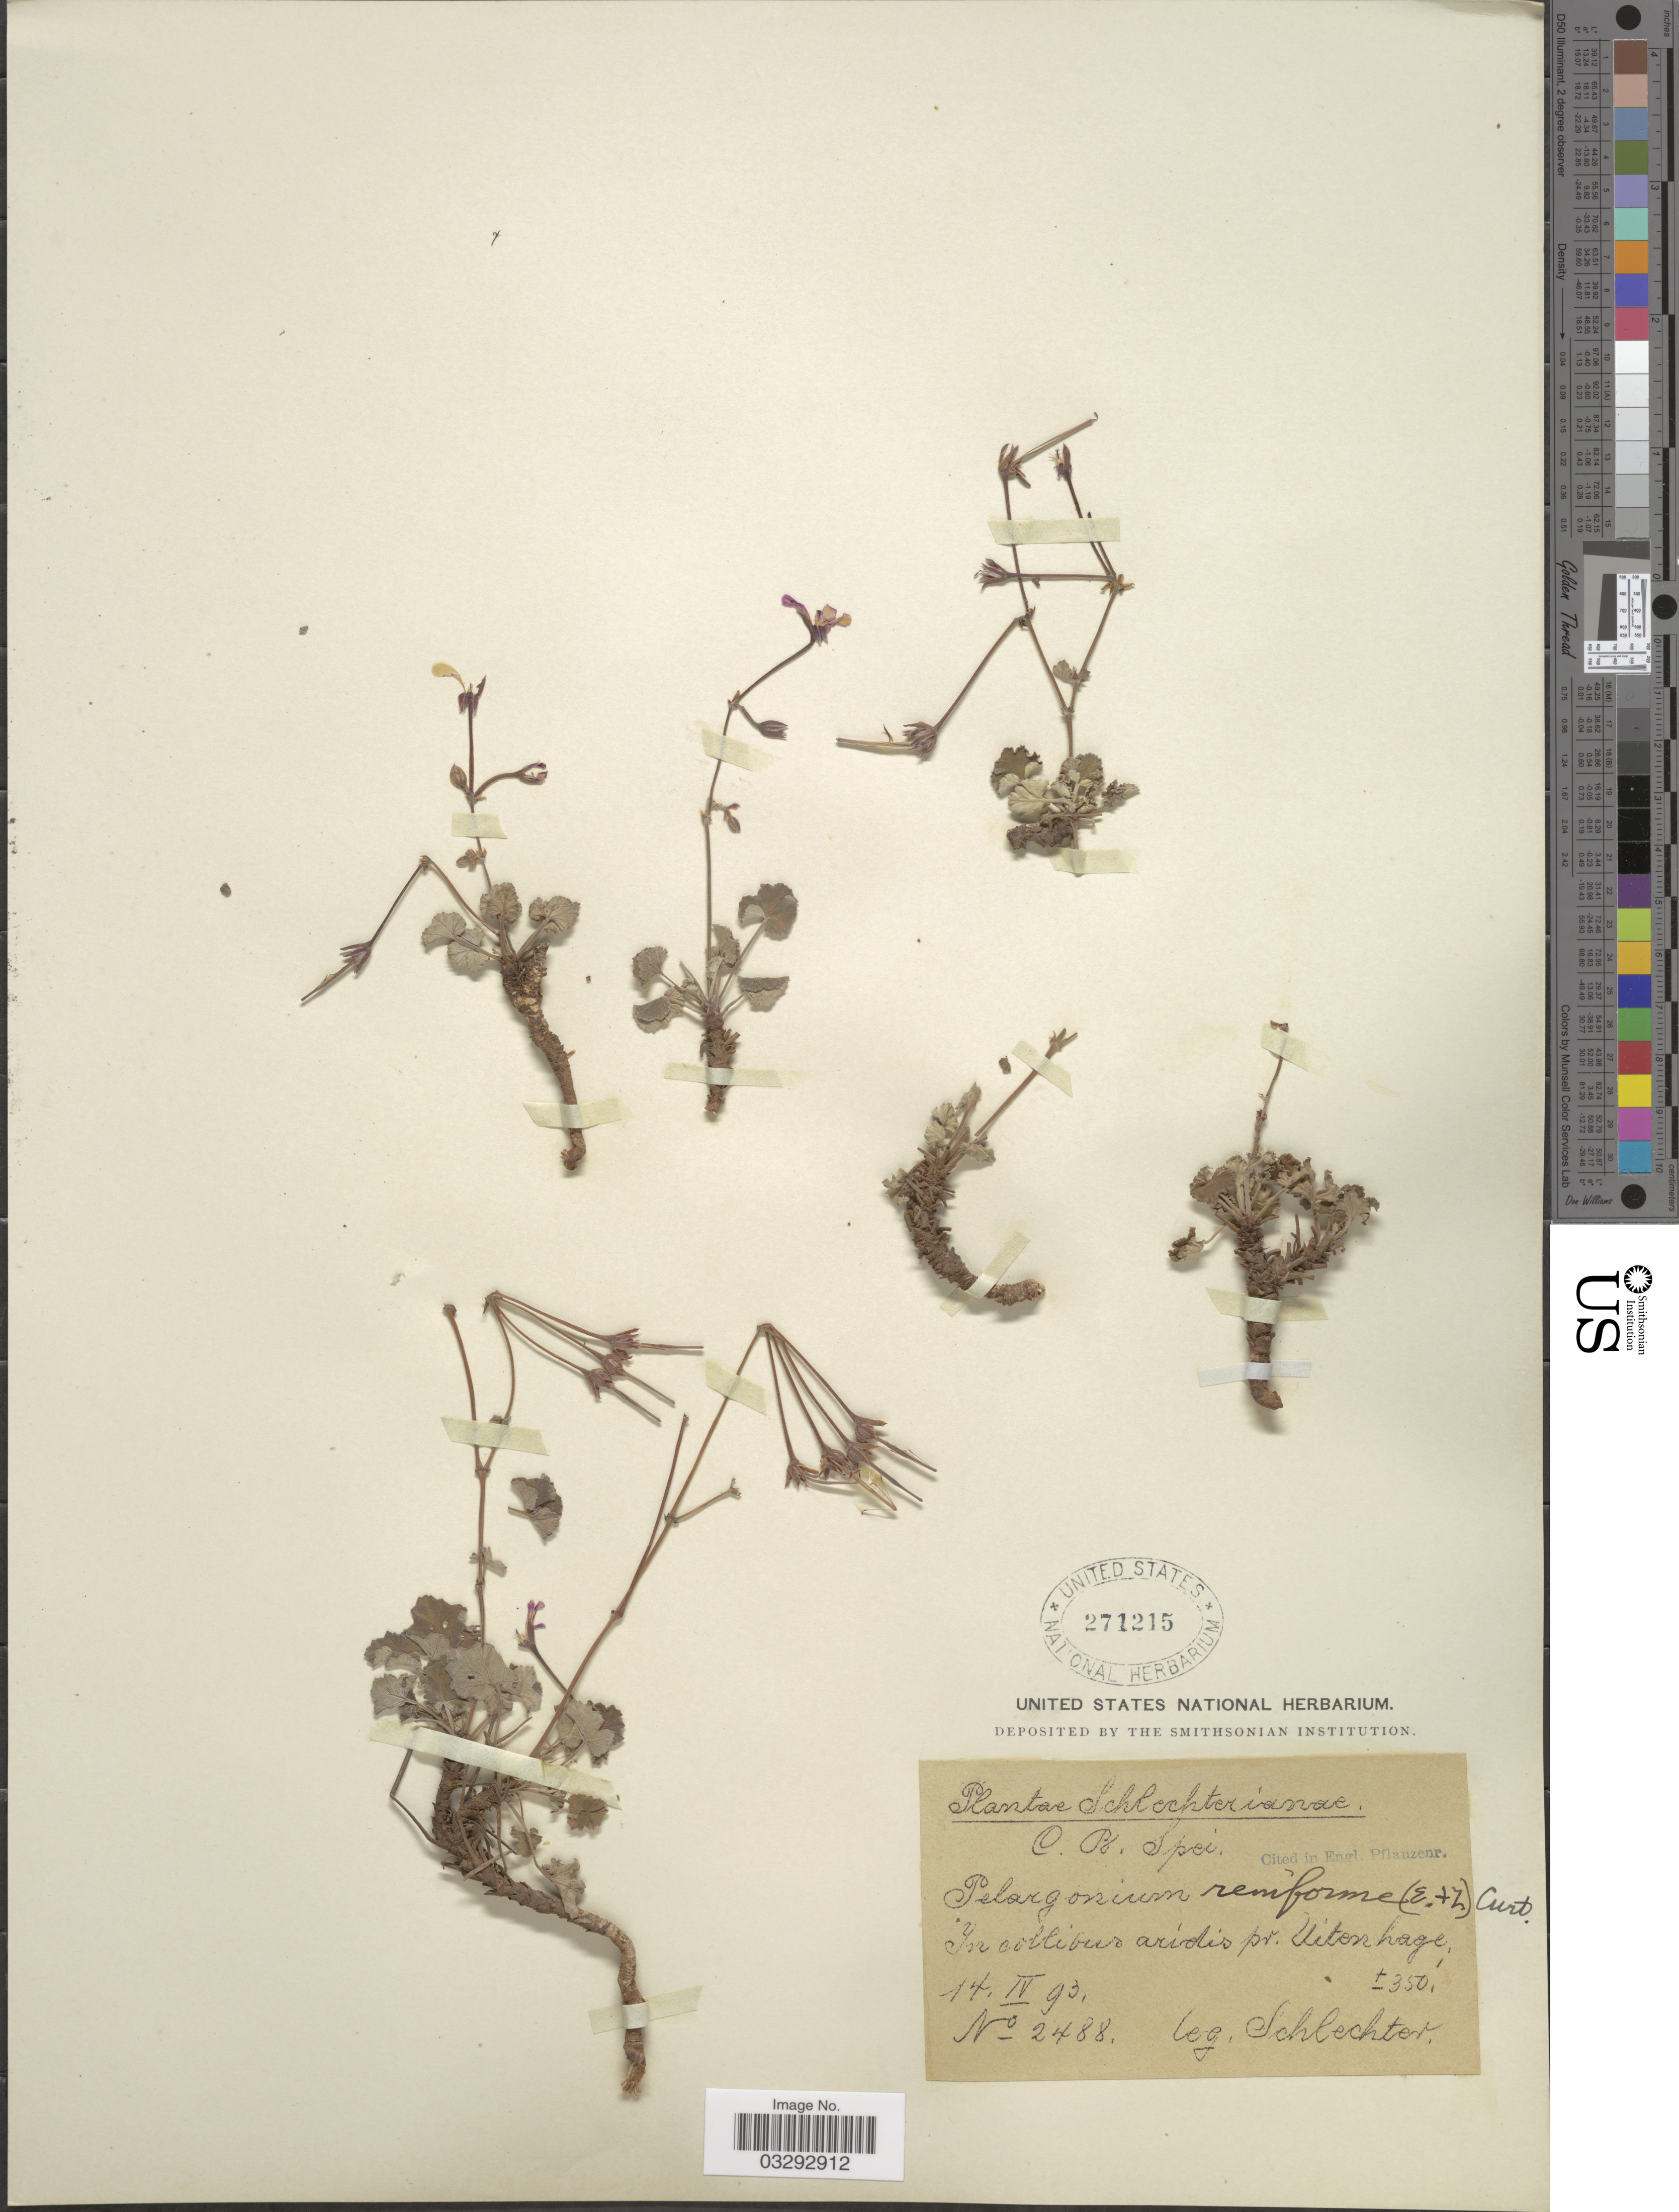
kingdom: Plantae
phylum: Tracheophyta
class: Magnoliopsida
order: Geraniales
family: Geraniaceae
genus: Pelargonium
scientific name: Pelargonium reniforme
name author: (Andrews) Curtis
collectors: Schlechter, --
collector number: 2488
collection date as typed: Transcribed d/m/y: 14/4/93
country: South Africa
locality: In collibus aridis pr. Uiten hage.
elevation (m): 107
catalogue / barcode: US 271215